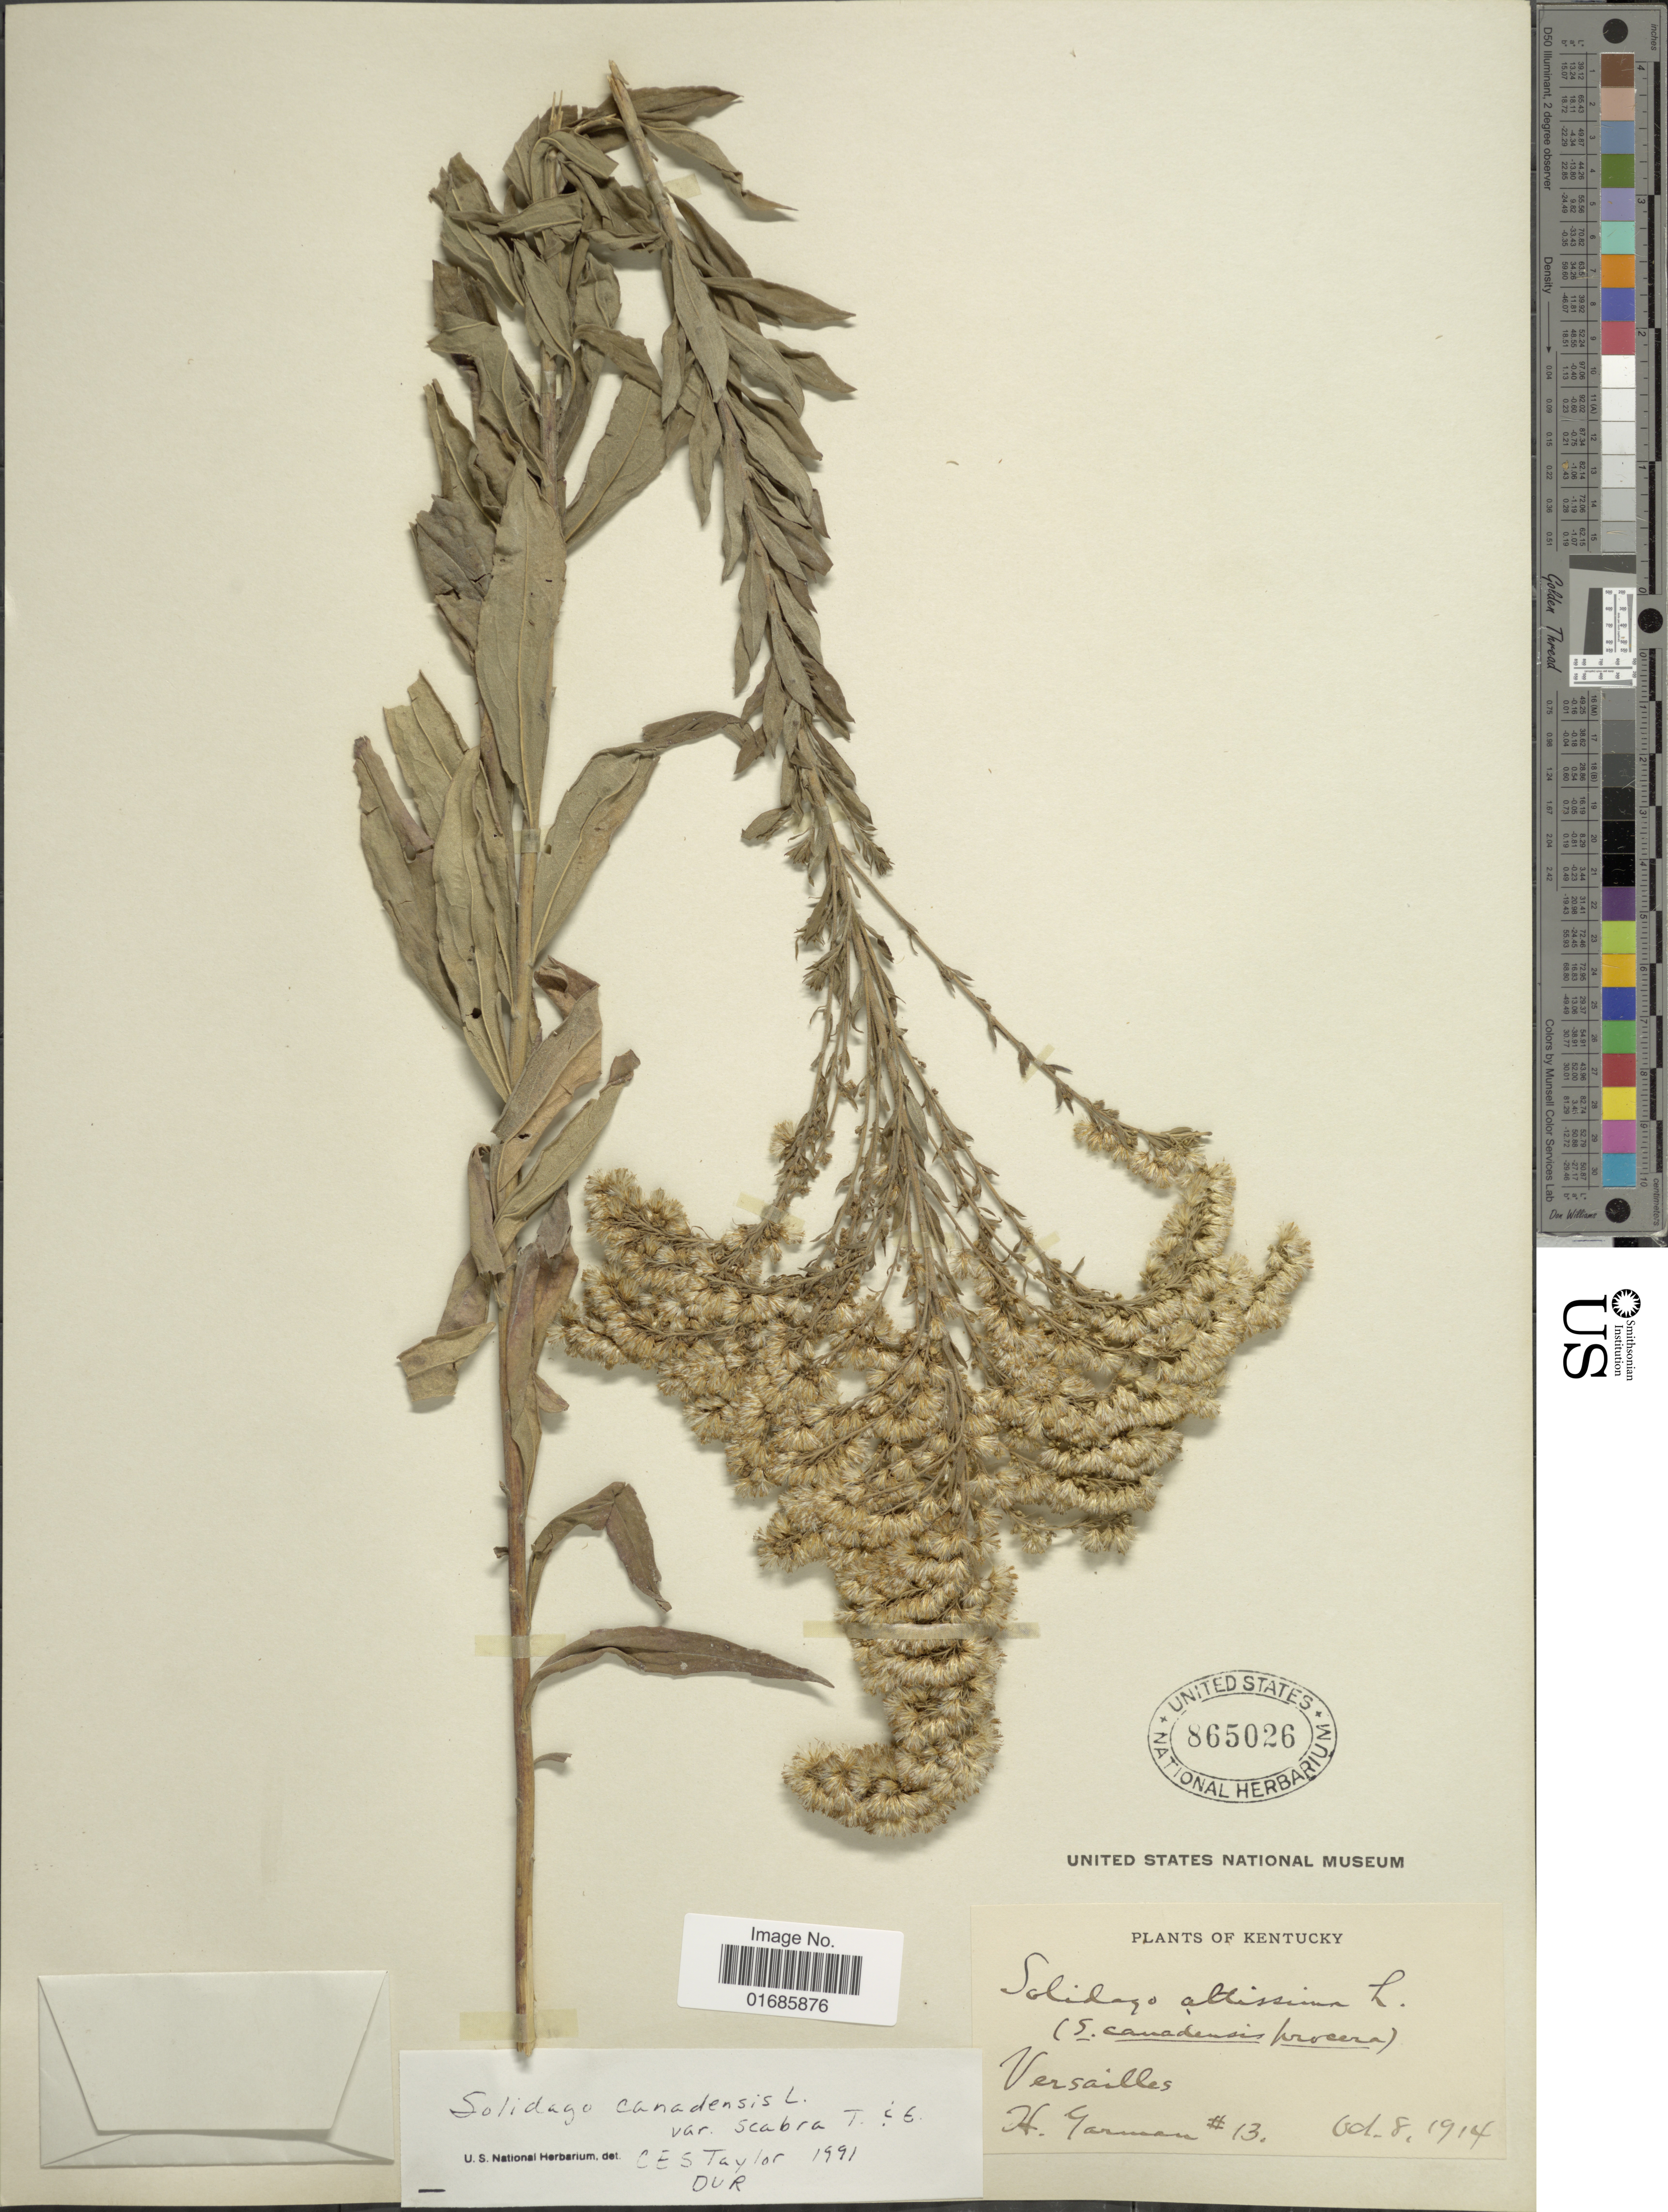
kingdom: Plantae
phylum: Tracheophyta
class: Magnoliopsida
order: Asterales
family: Asteraceae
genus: Solidago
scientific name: Solidago canadensis var. scabra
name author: (Muhl. ex Willd.) Torr. & A. Gray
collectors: H. Garman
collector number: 13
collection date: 1914-10-08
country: United States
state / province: Kentucky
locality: Versailles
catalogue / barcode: US 865026